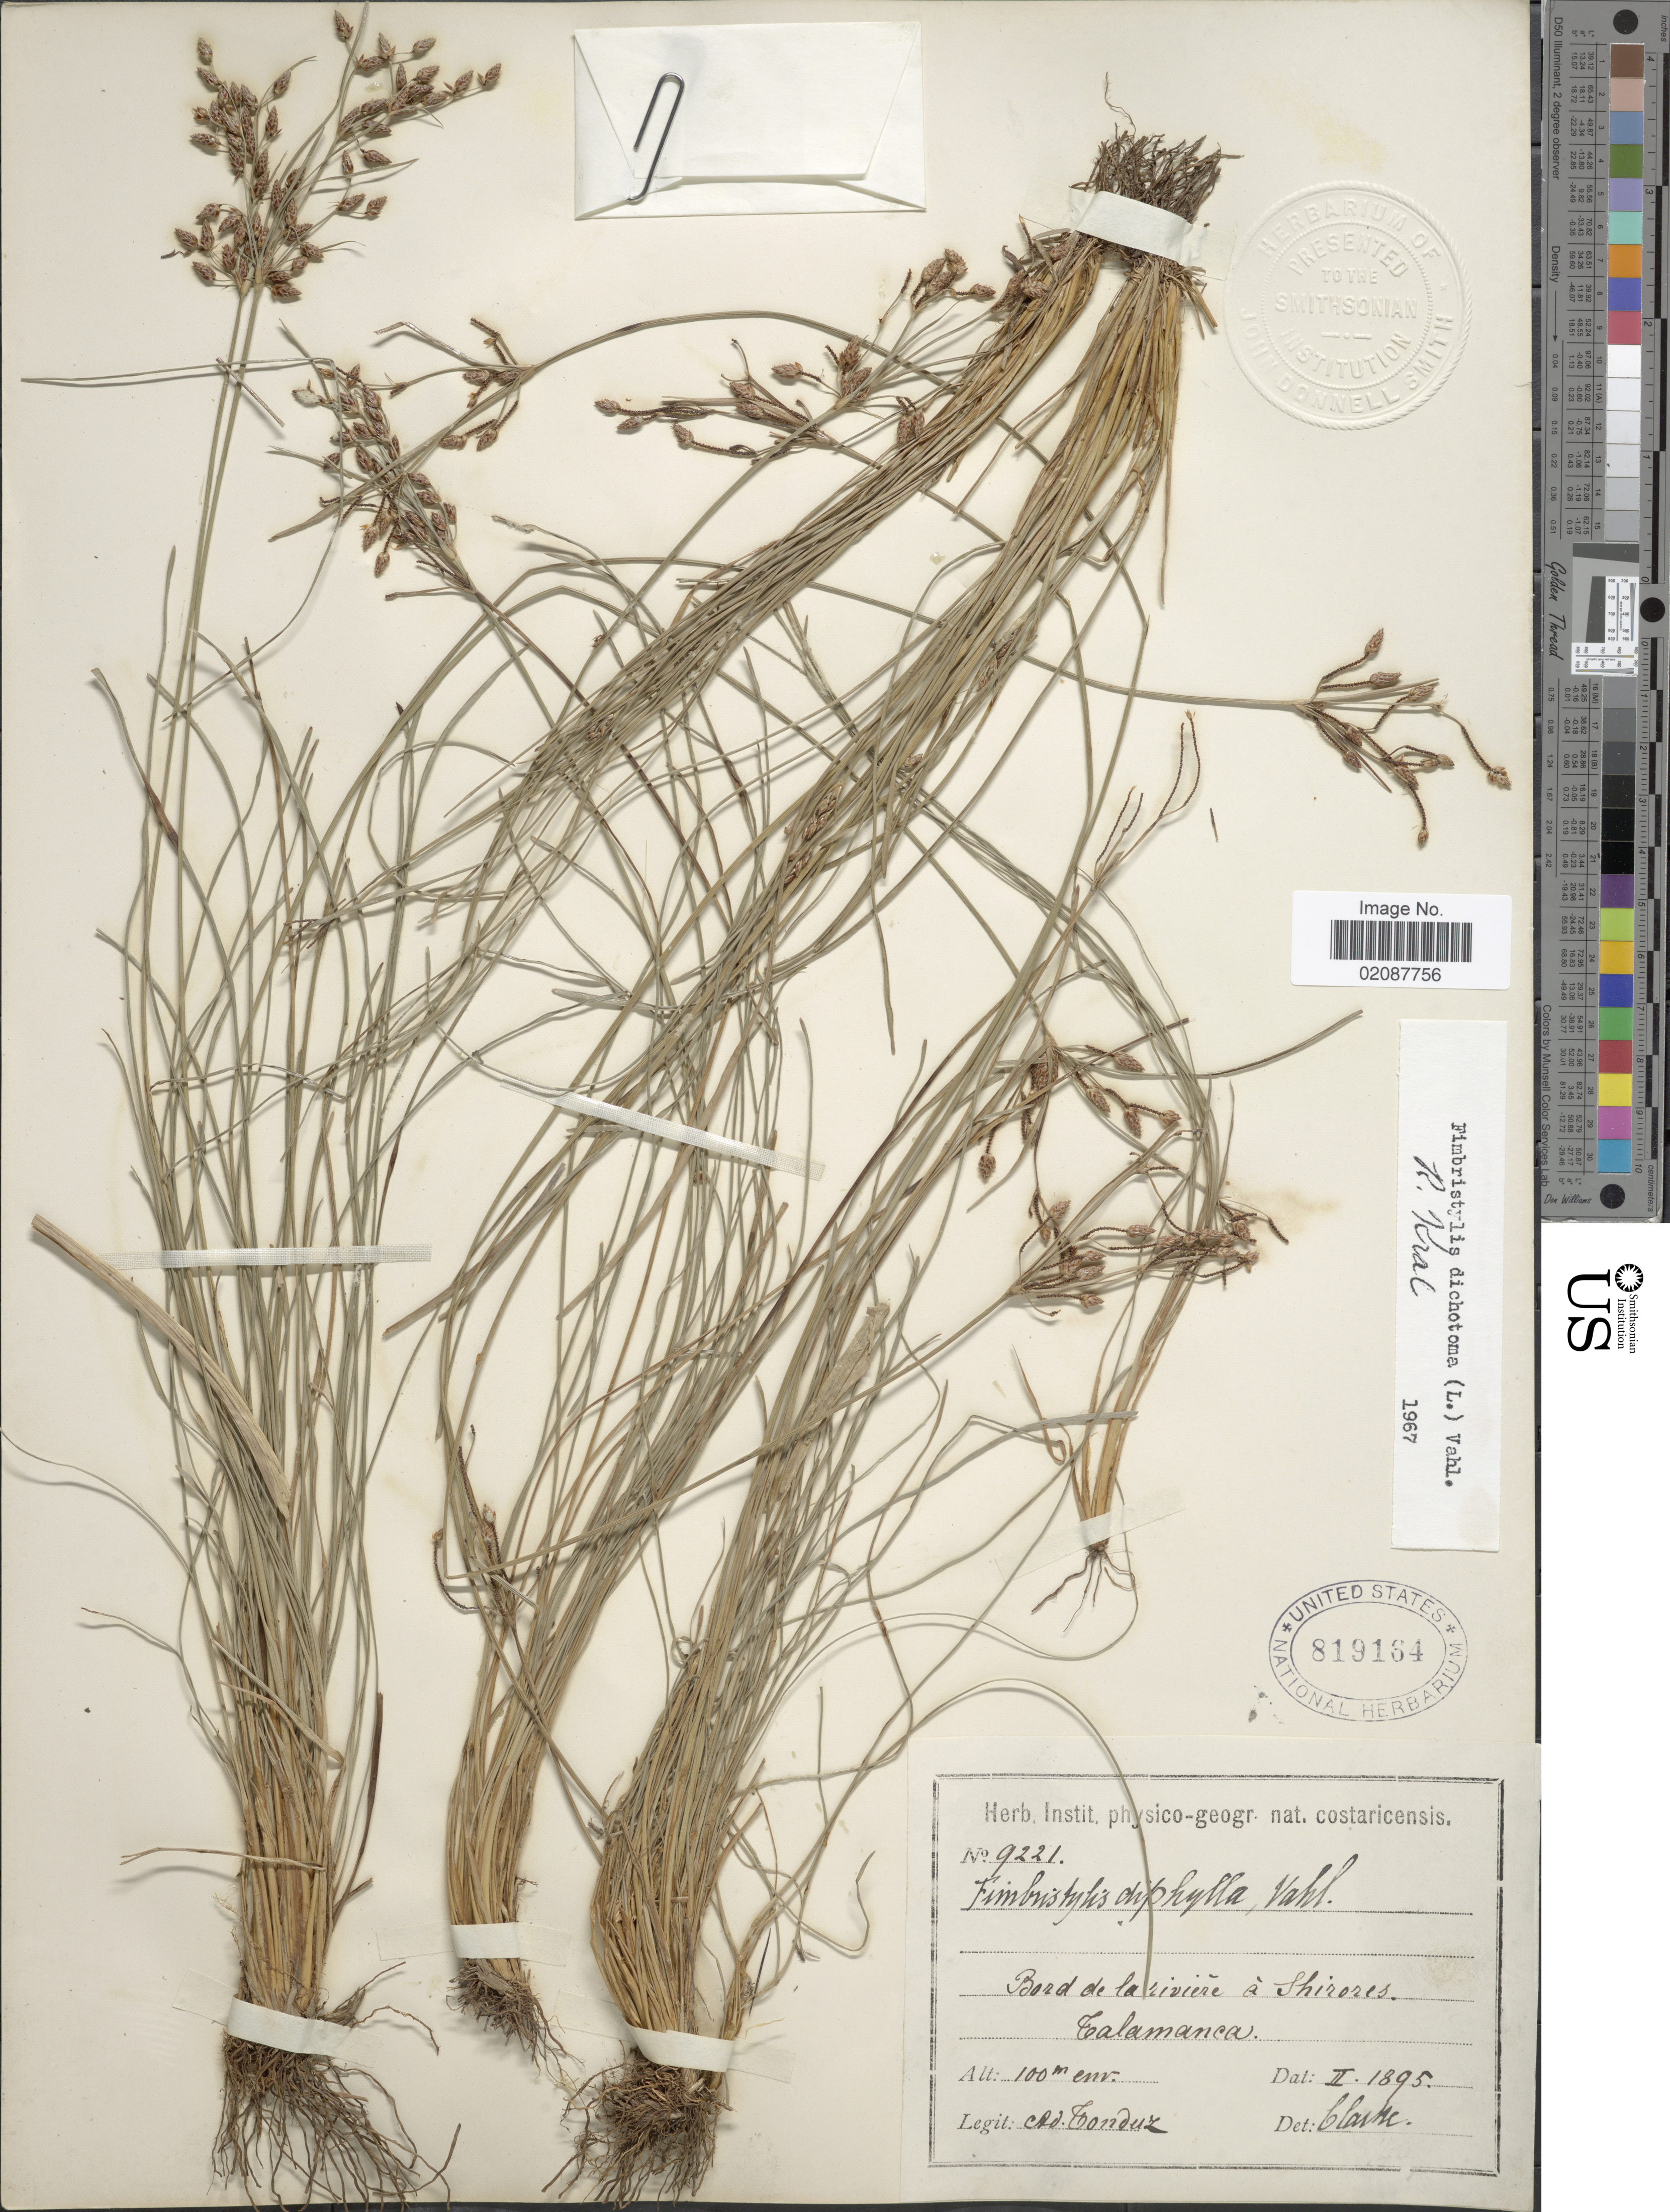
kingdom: Plantae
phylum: Tracheophyta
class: Liliopsida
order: Poales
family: Cyperaceae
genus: Fimbristylis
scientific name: Fimbristylis dichotoma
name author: (L.) Vahl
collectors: A. Tonduz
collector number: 9221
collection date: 1895-02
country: Costa Rica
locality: Bord de la riviere a Shirores, Talamanca.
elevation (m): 100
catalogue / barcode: US 819164